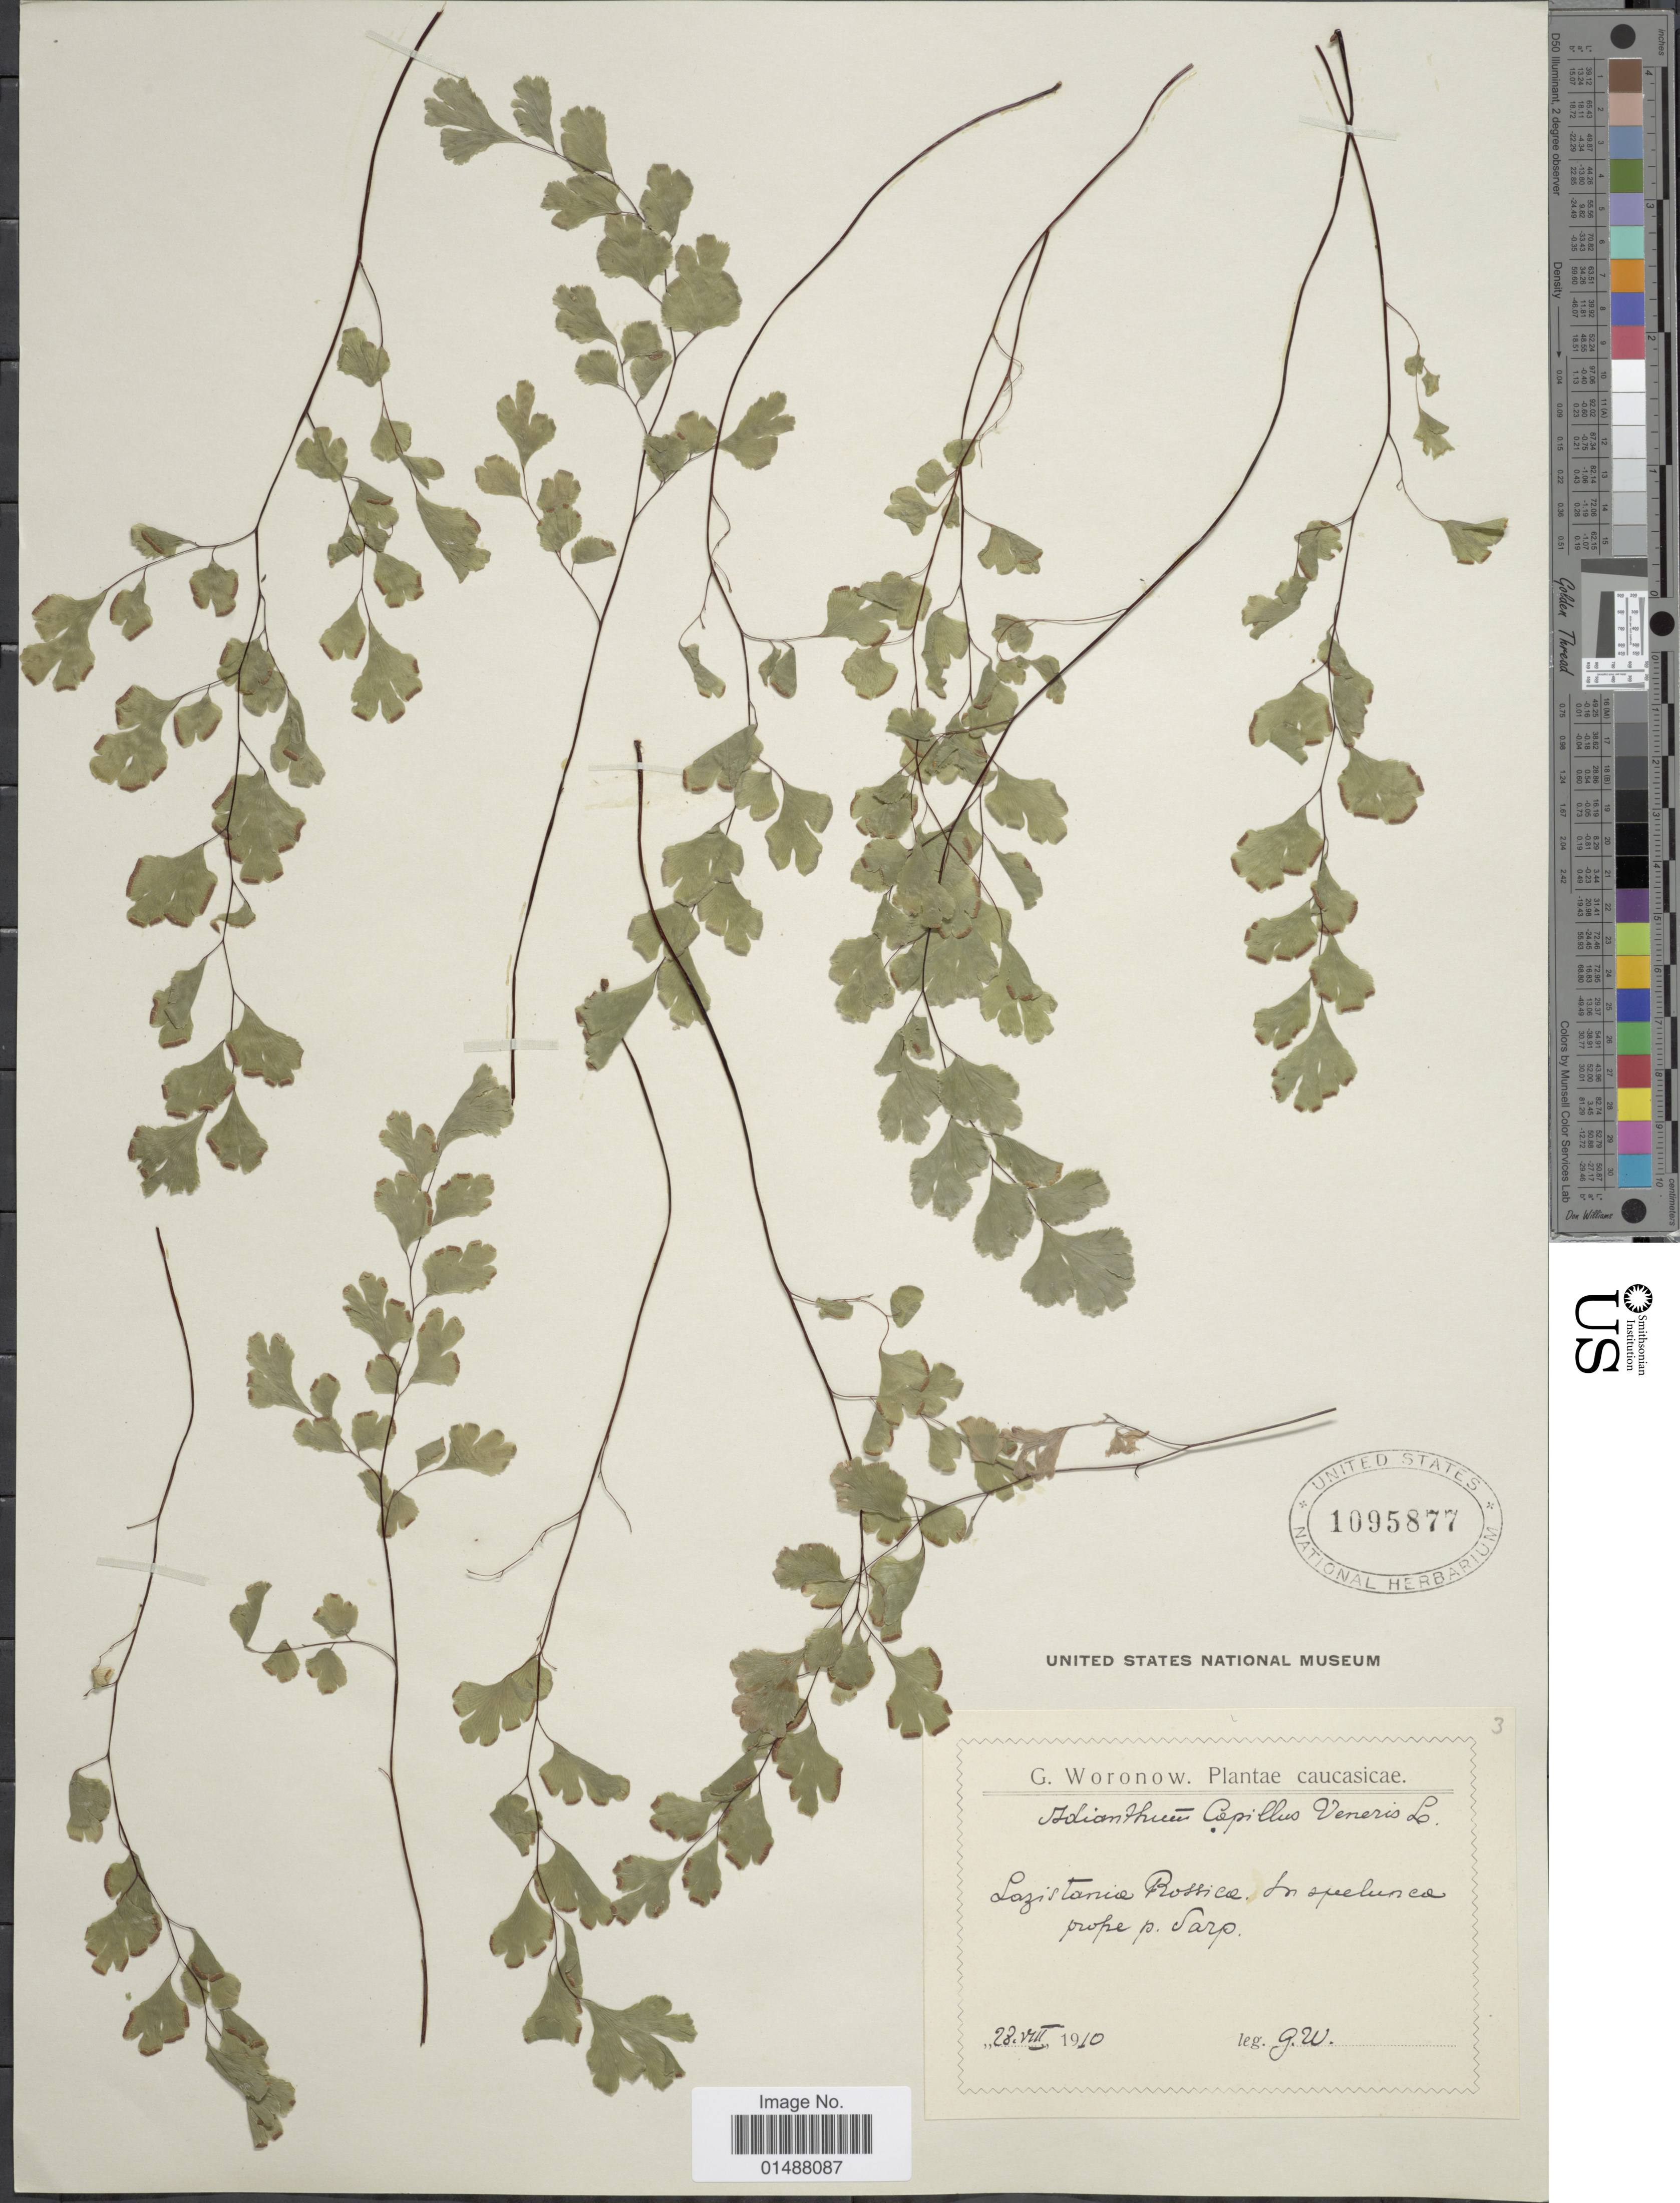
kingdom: Plantae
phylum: Tracheophyta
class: Polypodiopsida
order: Polypodiales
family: Pteridaceae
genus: Adiantum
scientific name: Adiantum capillus-veneris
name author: L.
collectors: G. Woronow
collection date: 1910-08-28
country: Georgia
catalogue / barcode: US 1095877